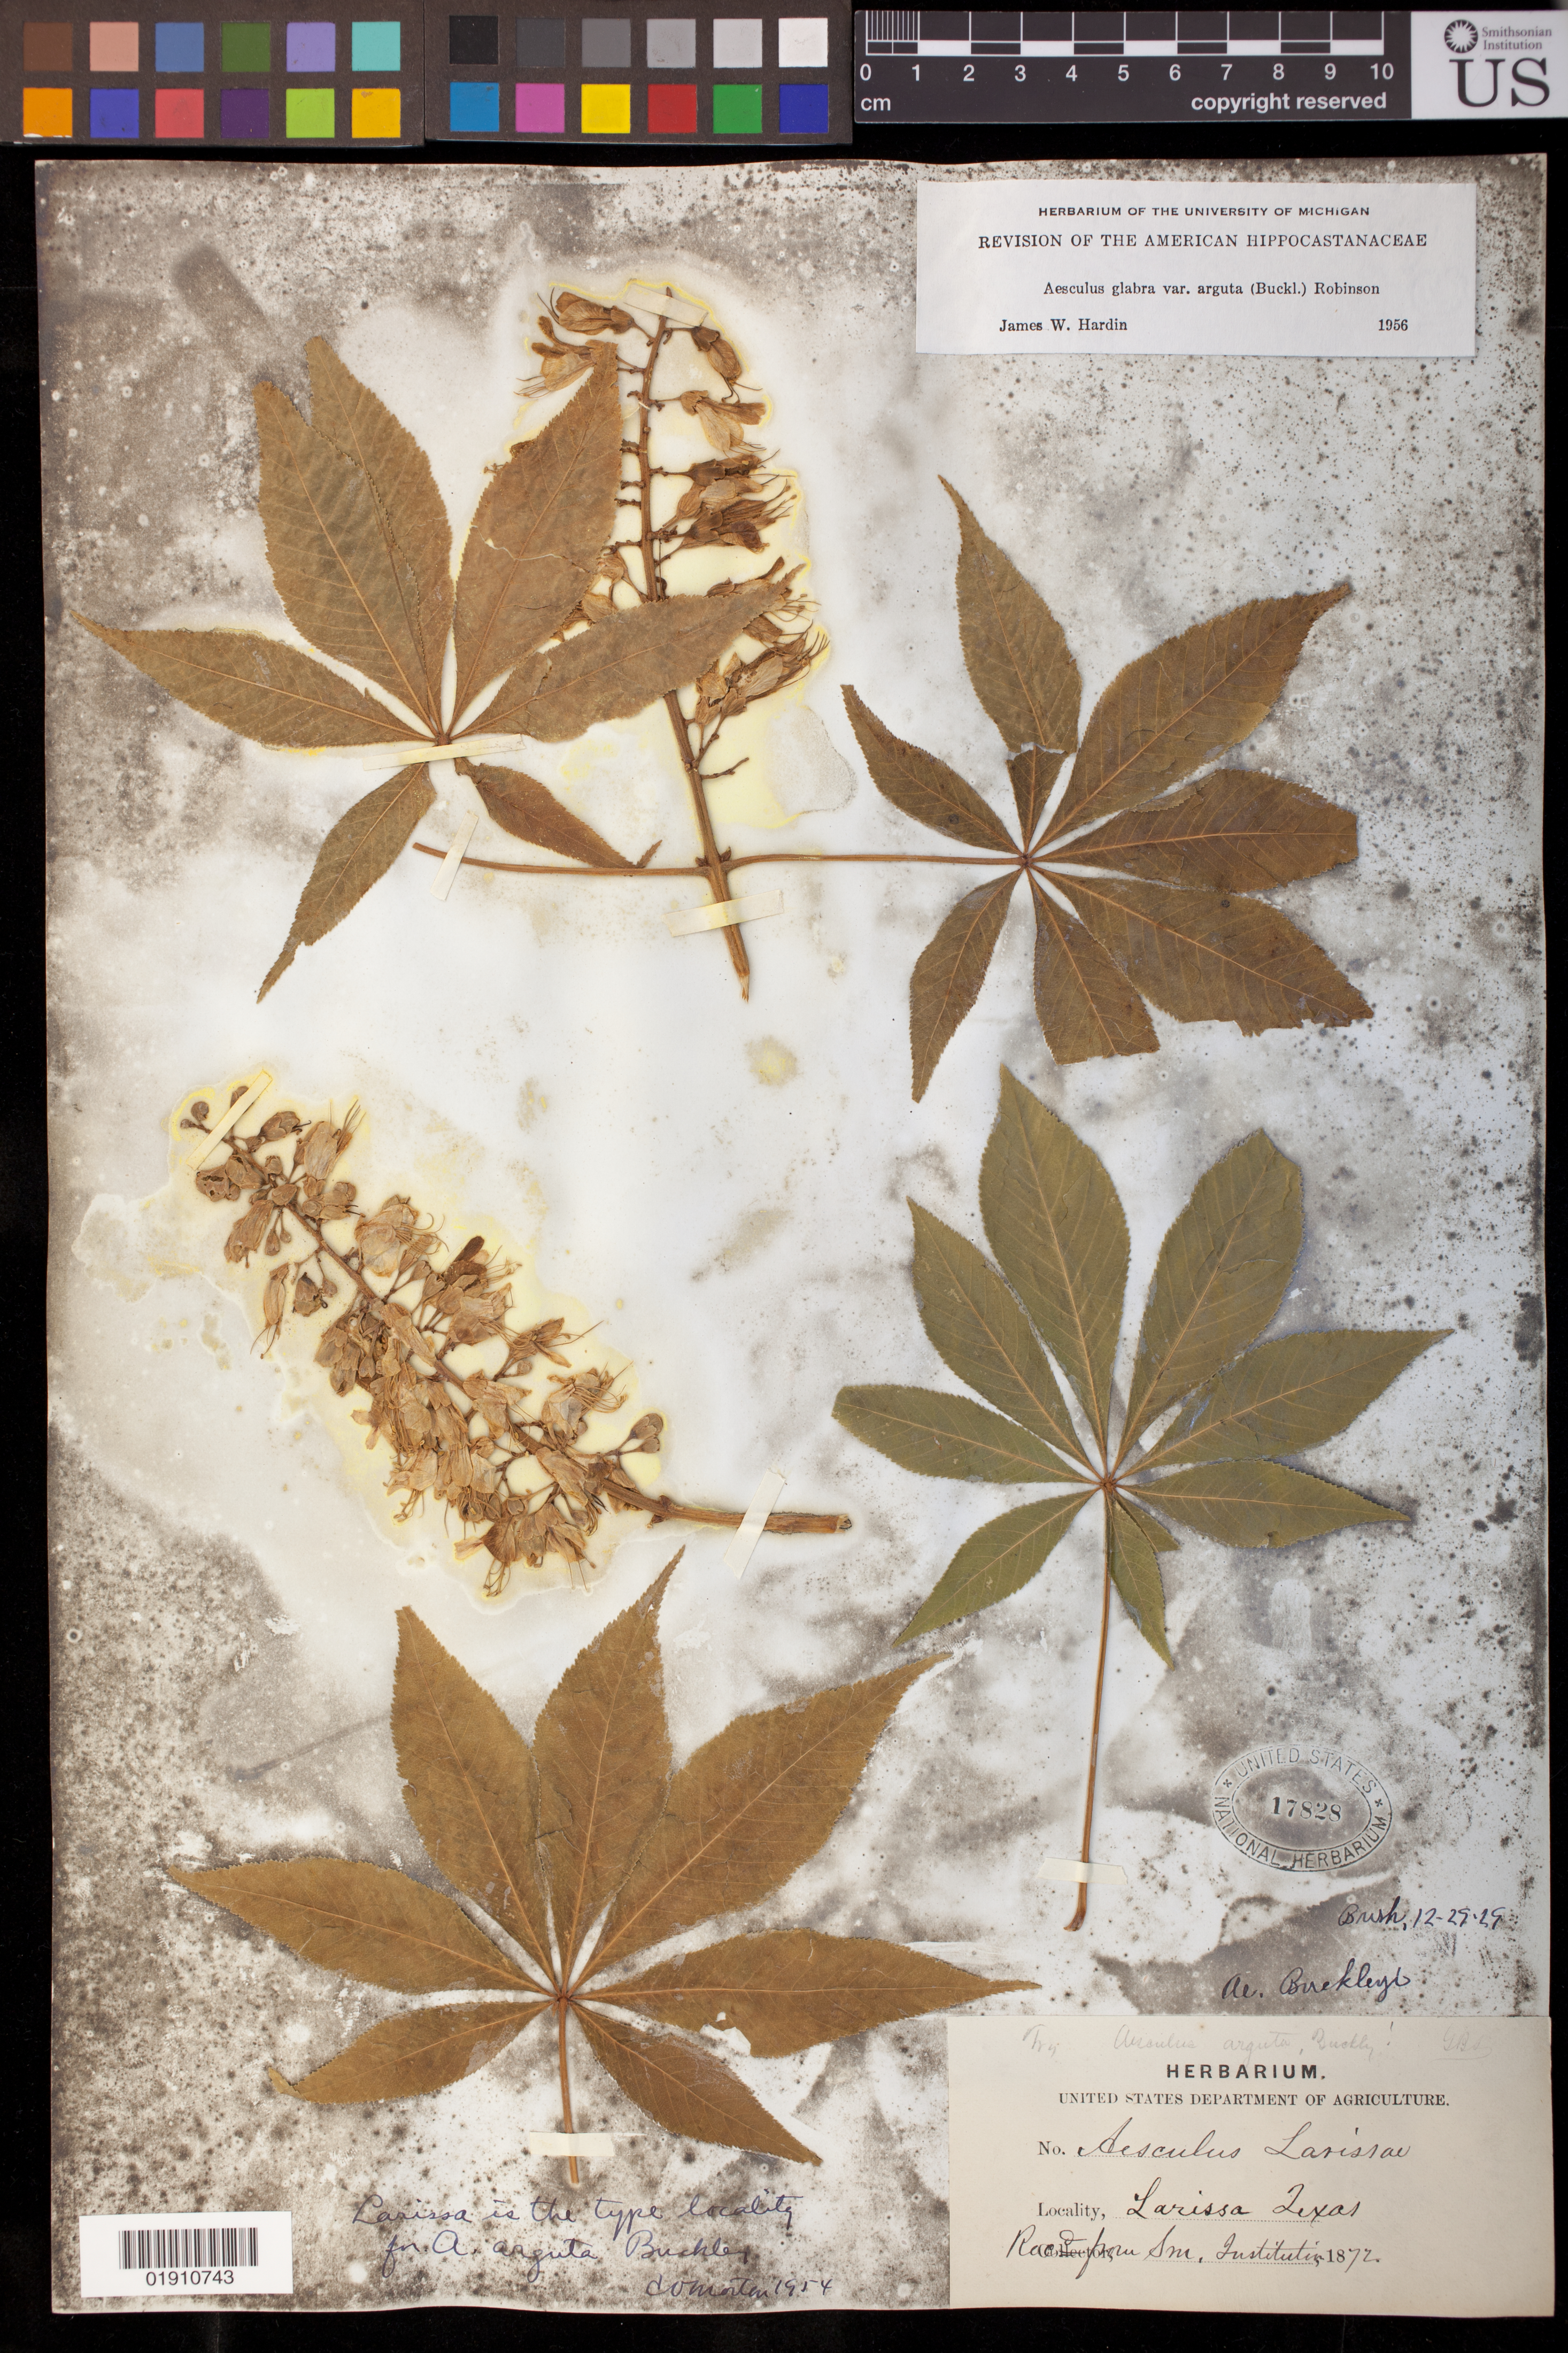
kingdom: Plantae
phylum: Tracheophyta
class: Magnoliopsida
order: Sapindales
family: Sapindaceae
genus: Aesculus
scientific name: Aesculus glabra var. anguta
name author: (Buckley) B.L. Rob.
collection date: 1872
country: United States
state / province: Texas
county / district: Cherokee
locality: Larissa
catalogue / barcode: US 17828